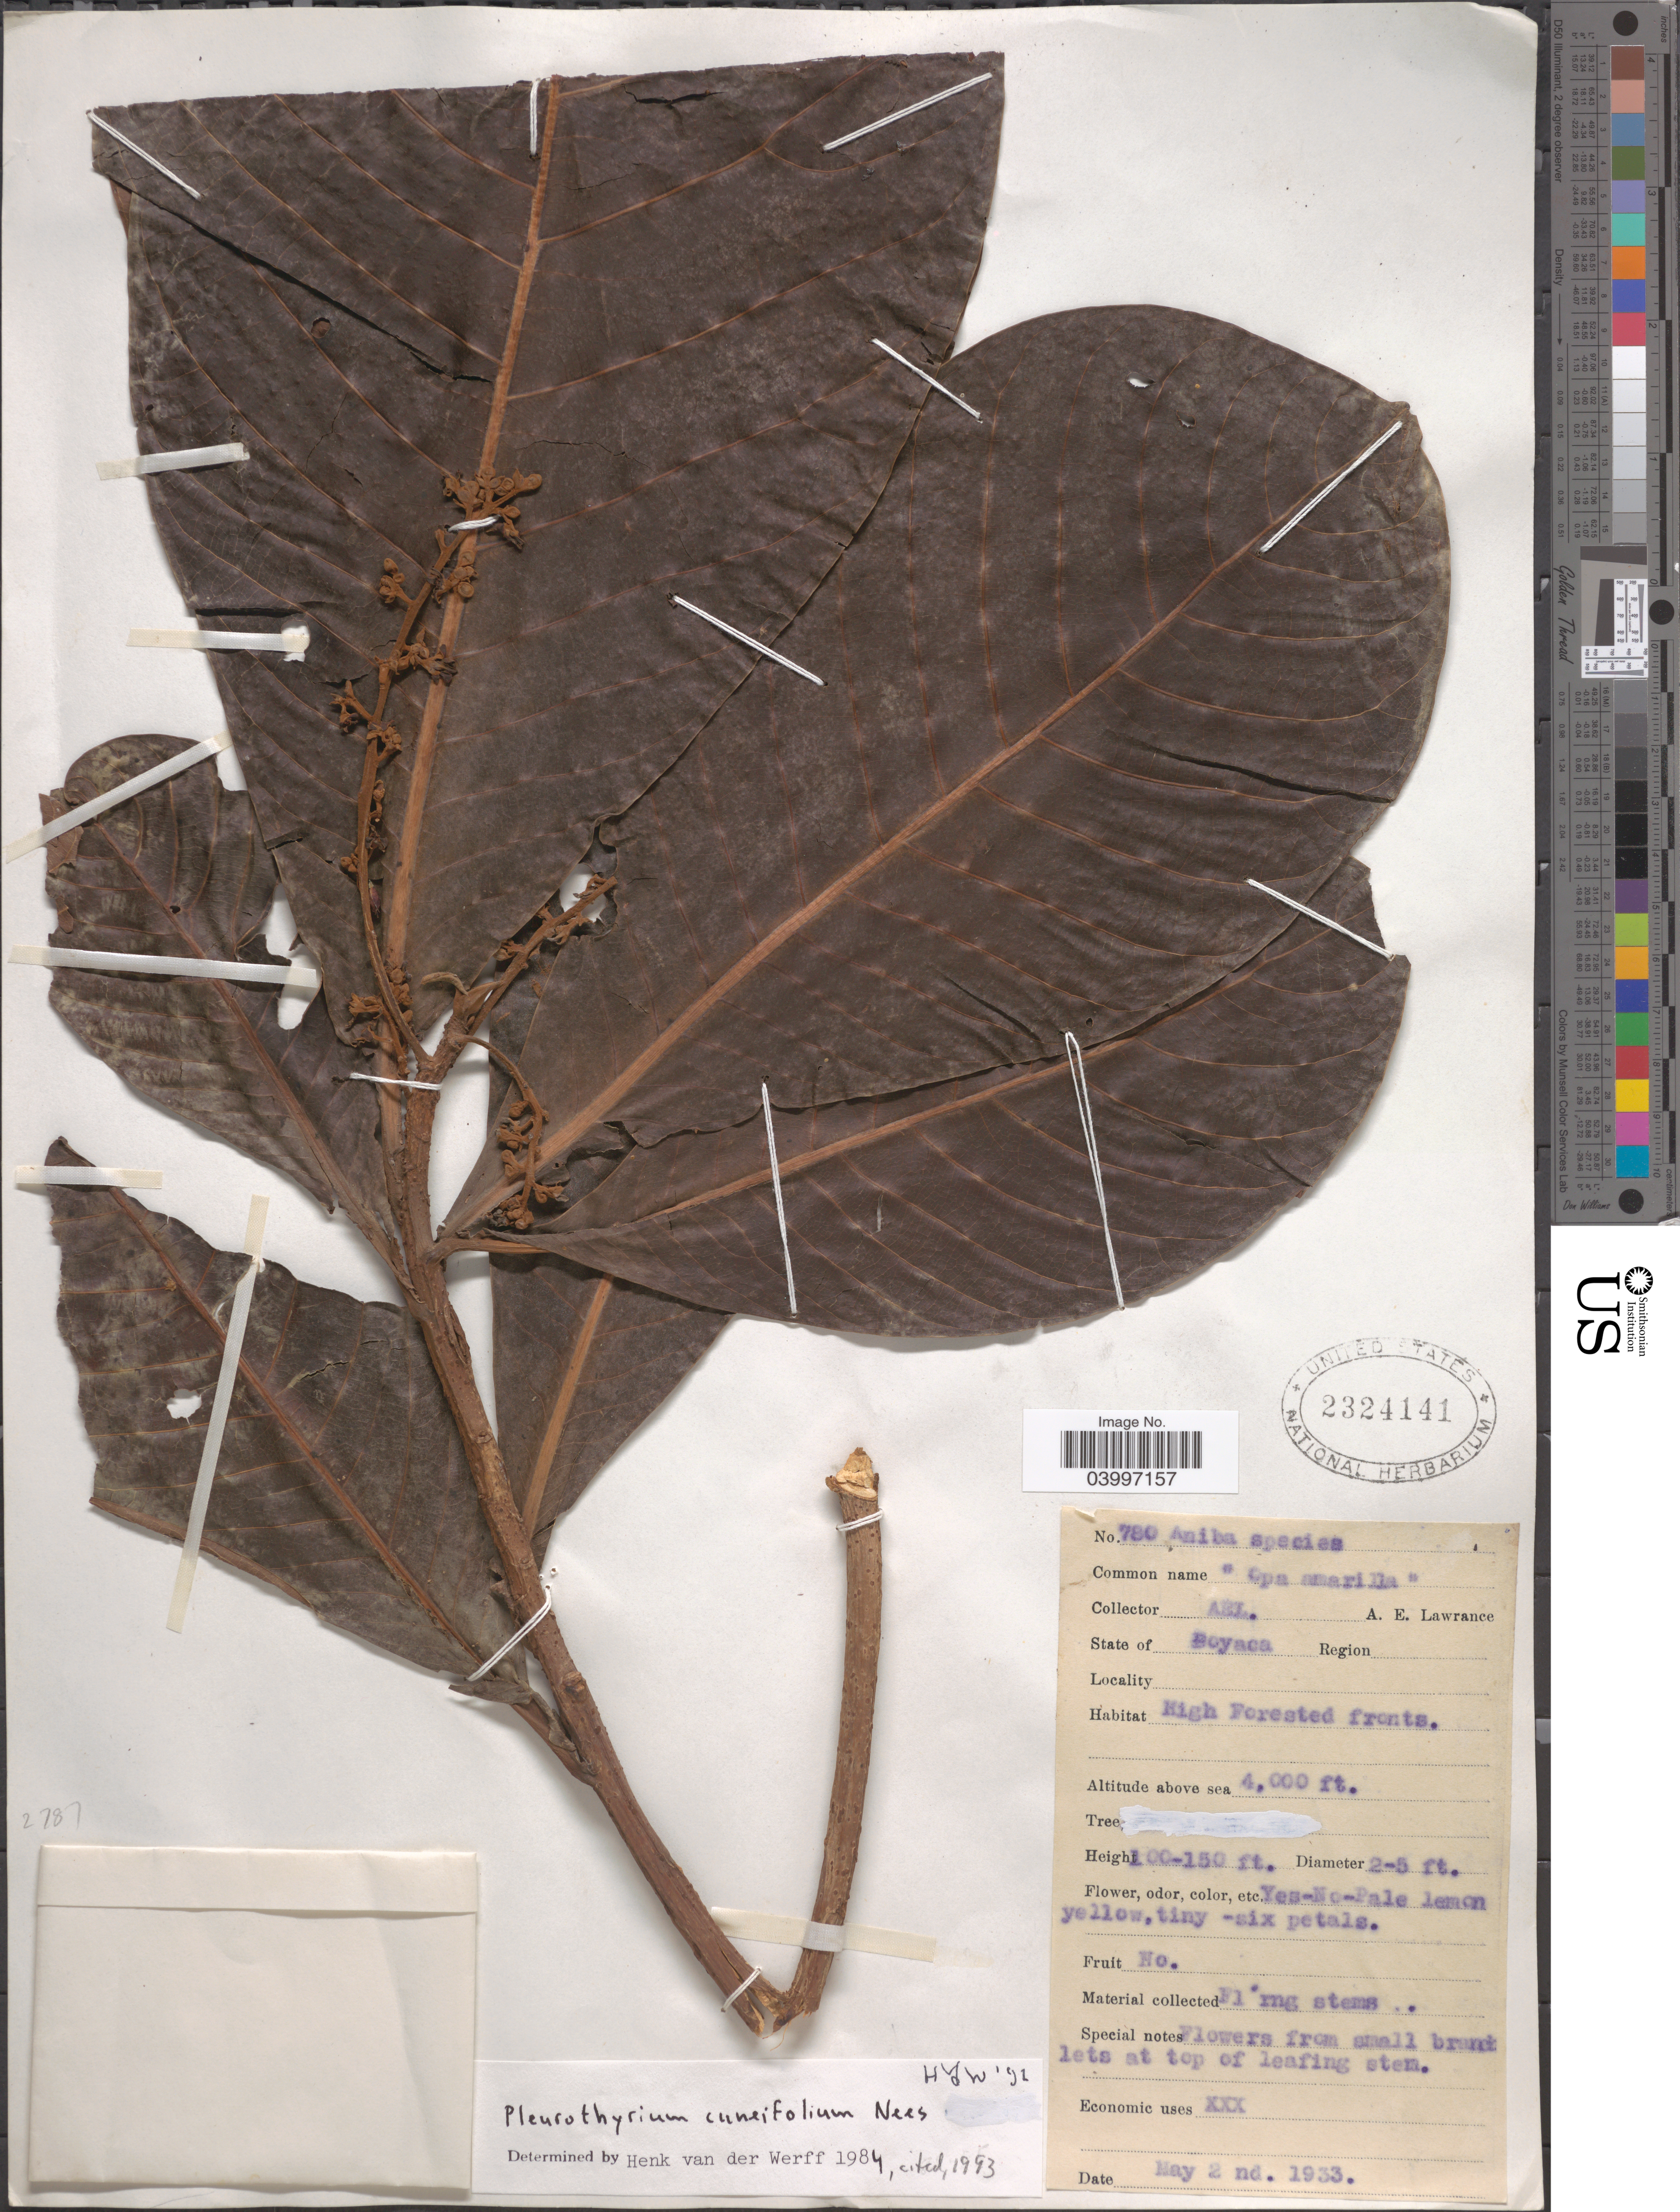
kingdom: Plantae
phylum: Tracheophyta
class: Magnoliopsida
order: Laurales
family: Lauraceae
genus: Pleurothyrium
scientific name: Pleurothyrium cuneifolium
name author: Nees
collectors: A. Lawrance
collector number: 780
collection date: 1933-05-02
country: Colombia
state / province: Boyacá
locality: High Forested fronts.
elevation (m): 1219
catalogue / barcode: US 2324141